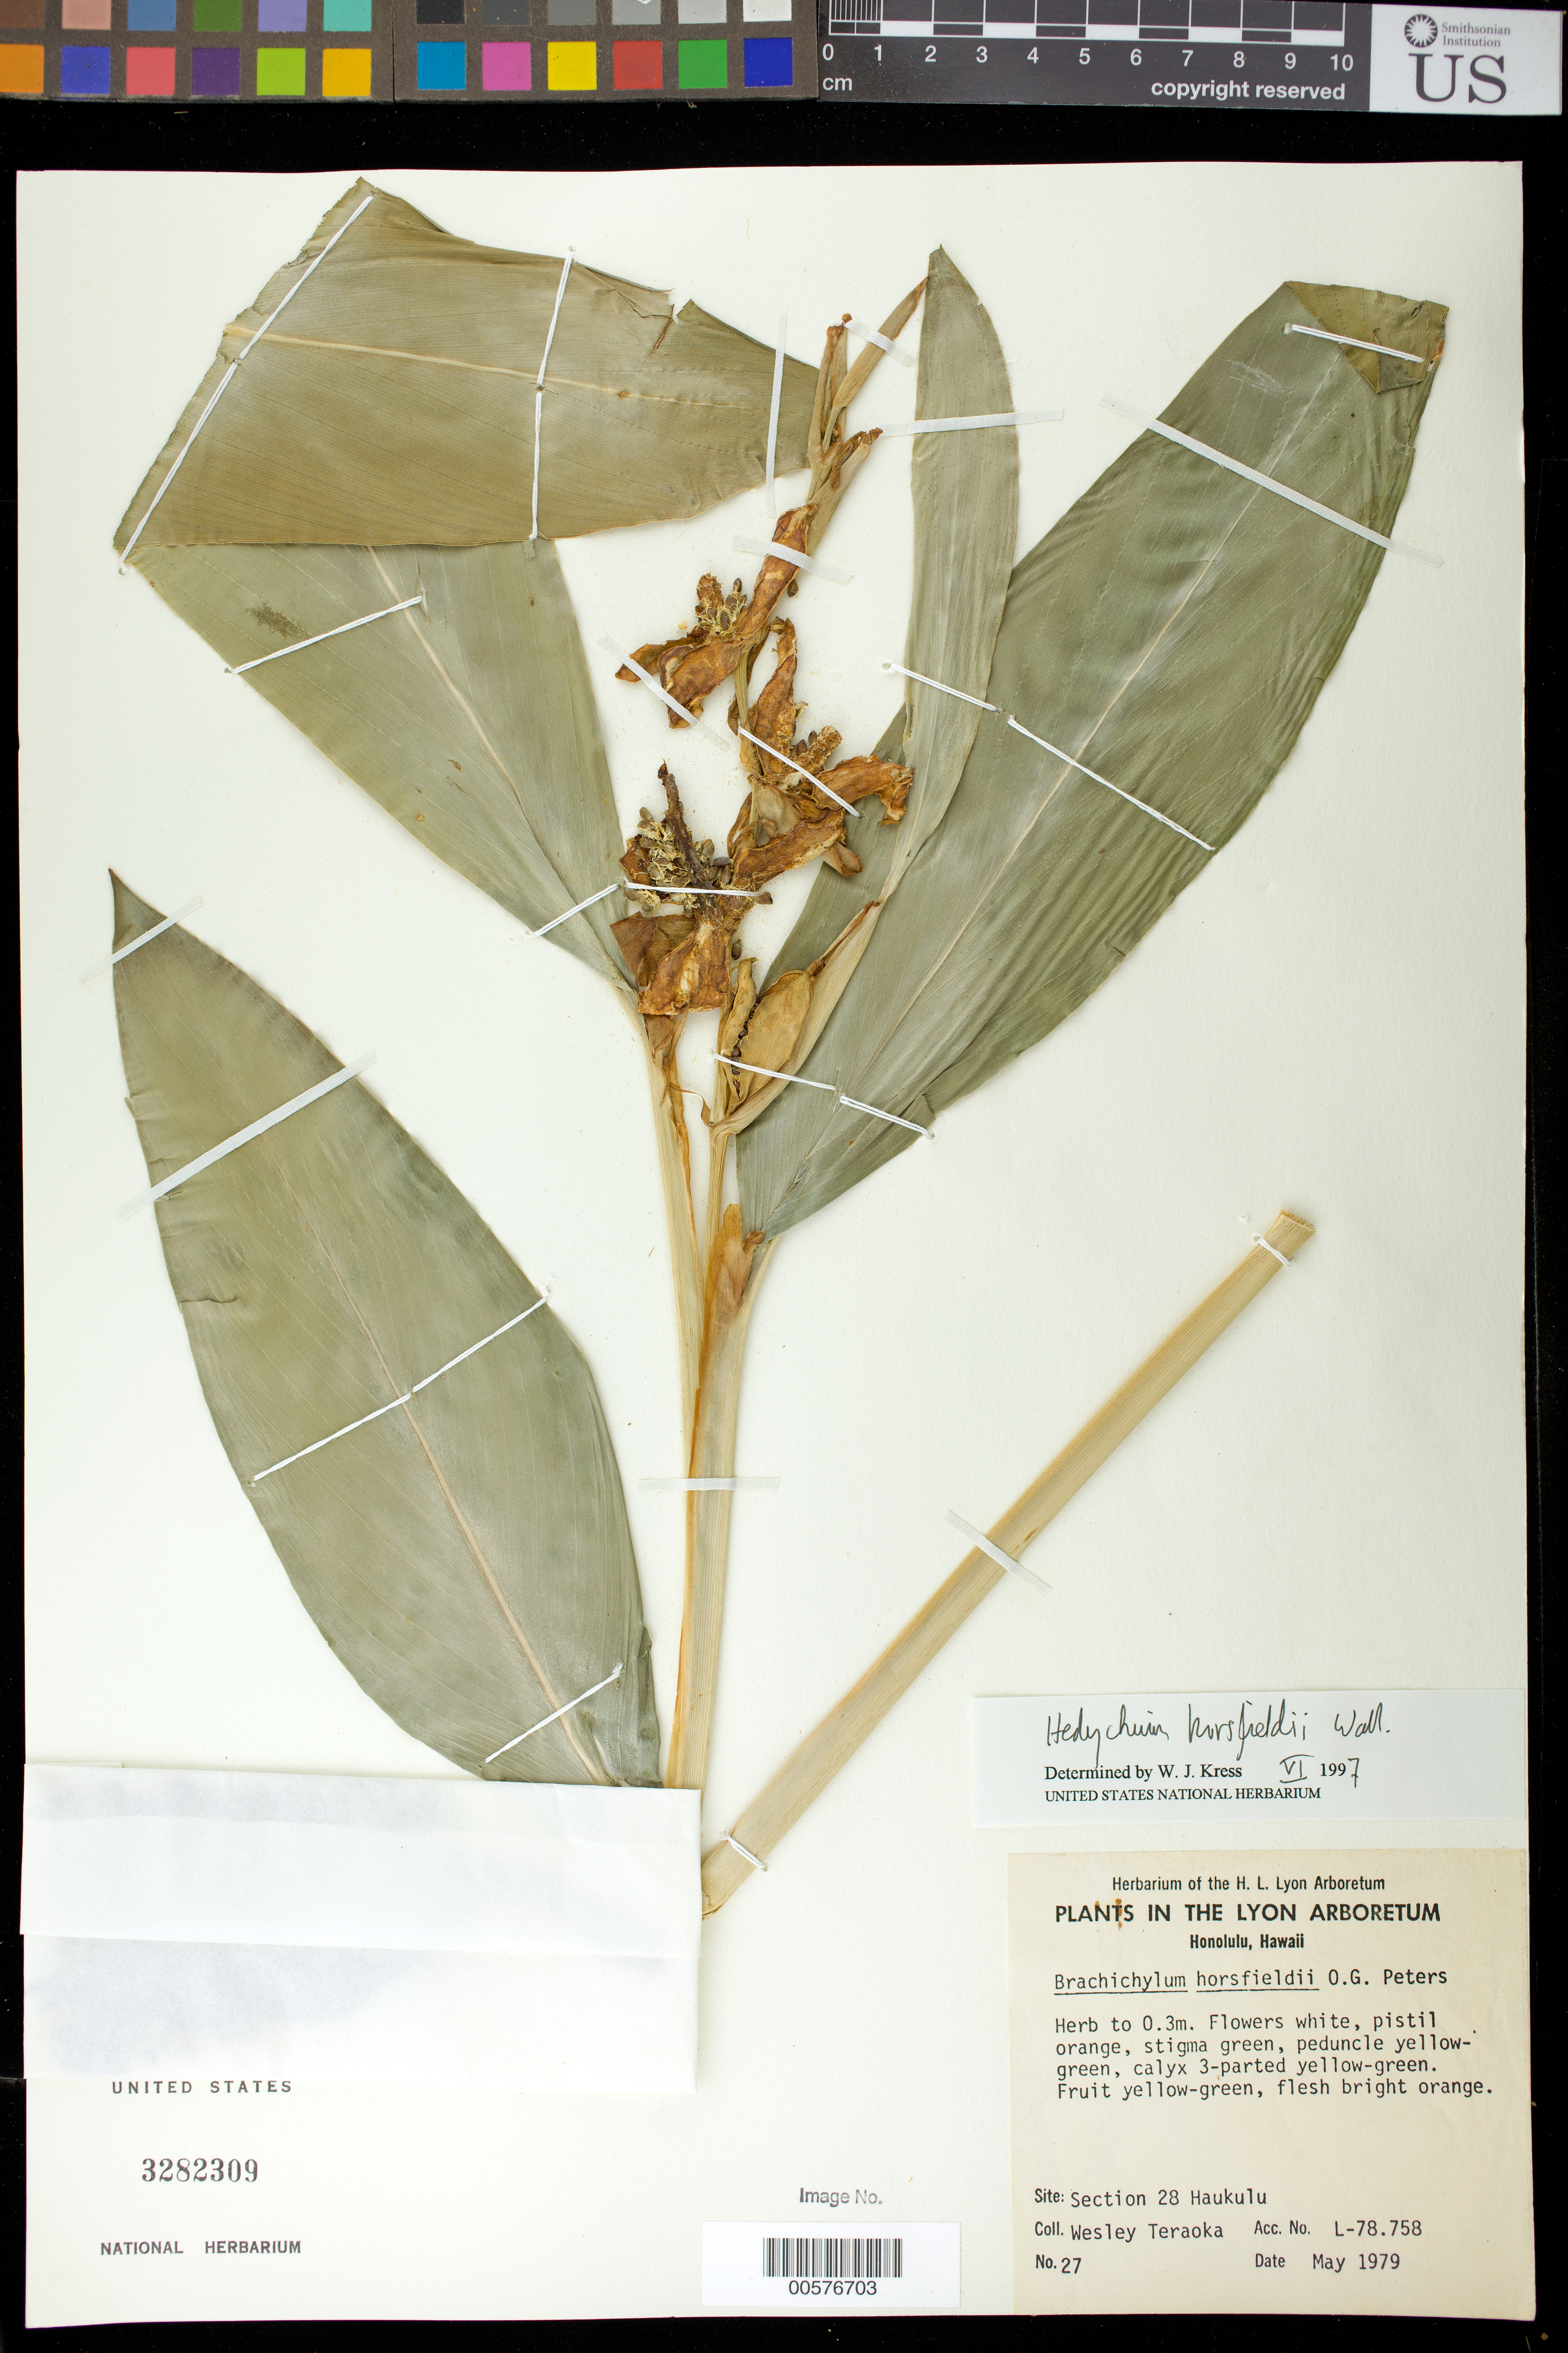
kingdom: Plantae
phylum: Tracheophyta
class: Liliopsida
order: Zingiberales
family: Zingiberaceae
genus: Hedychium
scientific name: Hedychium horsfieldii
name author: R. Br. ex Wall.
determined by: Kress, W. J., (US), Smithsonian Institution - National Museum of Natural History (UNITED STATES)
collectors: W. Teraoka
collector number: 27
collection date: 1979-05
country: United States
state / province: Hawaii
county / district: Hawaii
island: Hawaii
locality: Section 28 Haukulu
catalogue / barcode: US 3282309